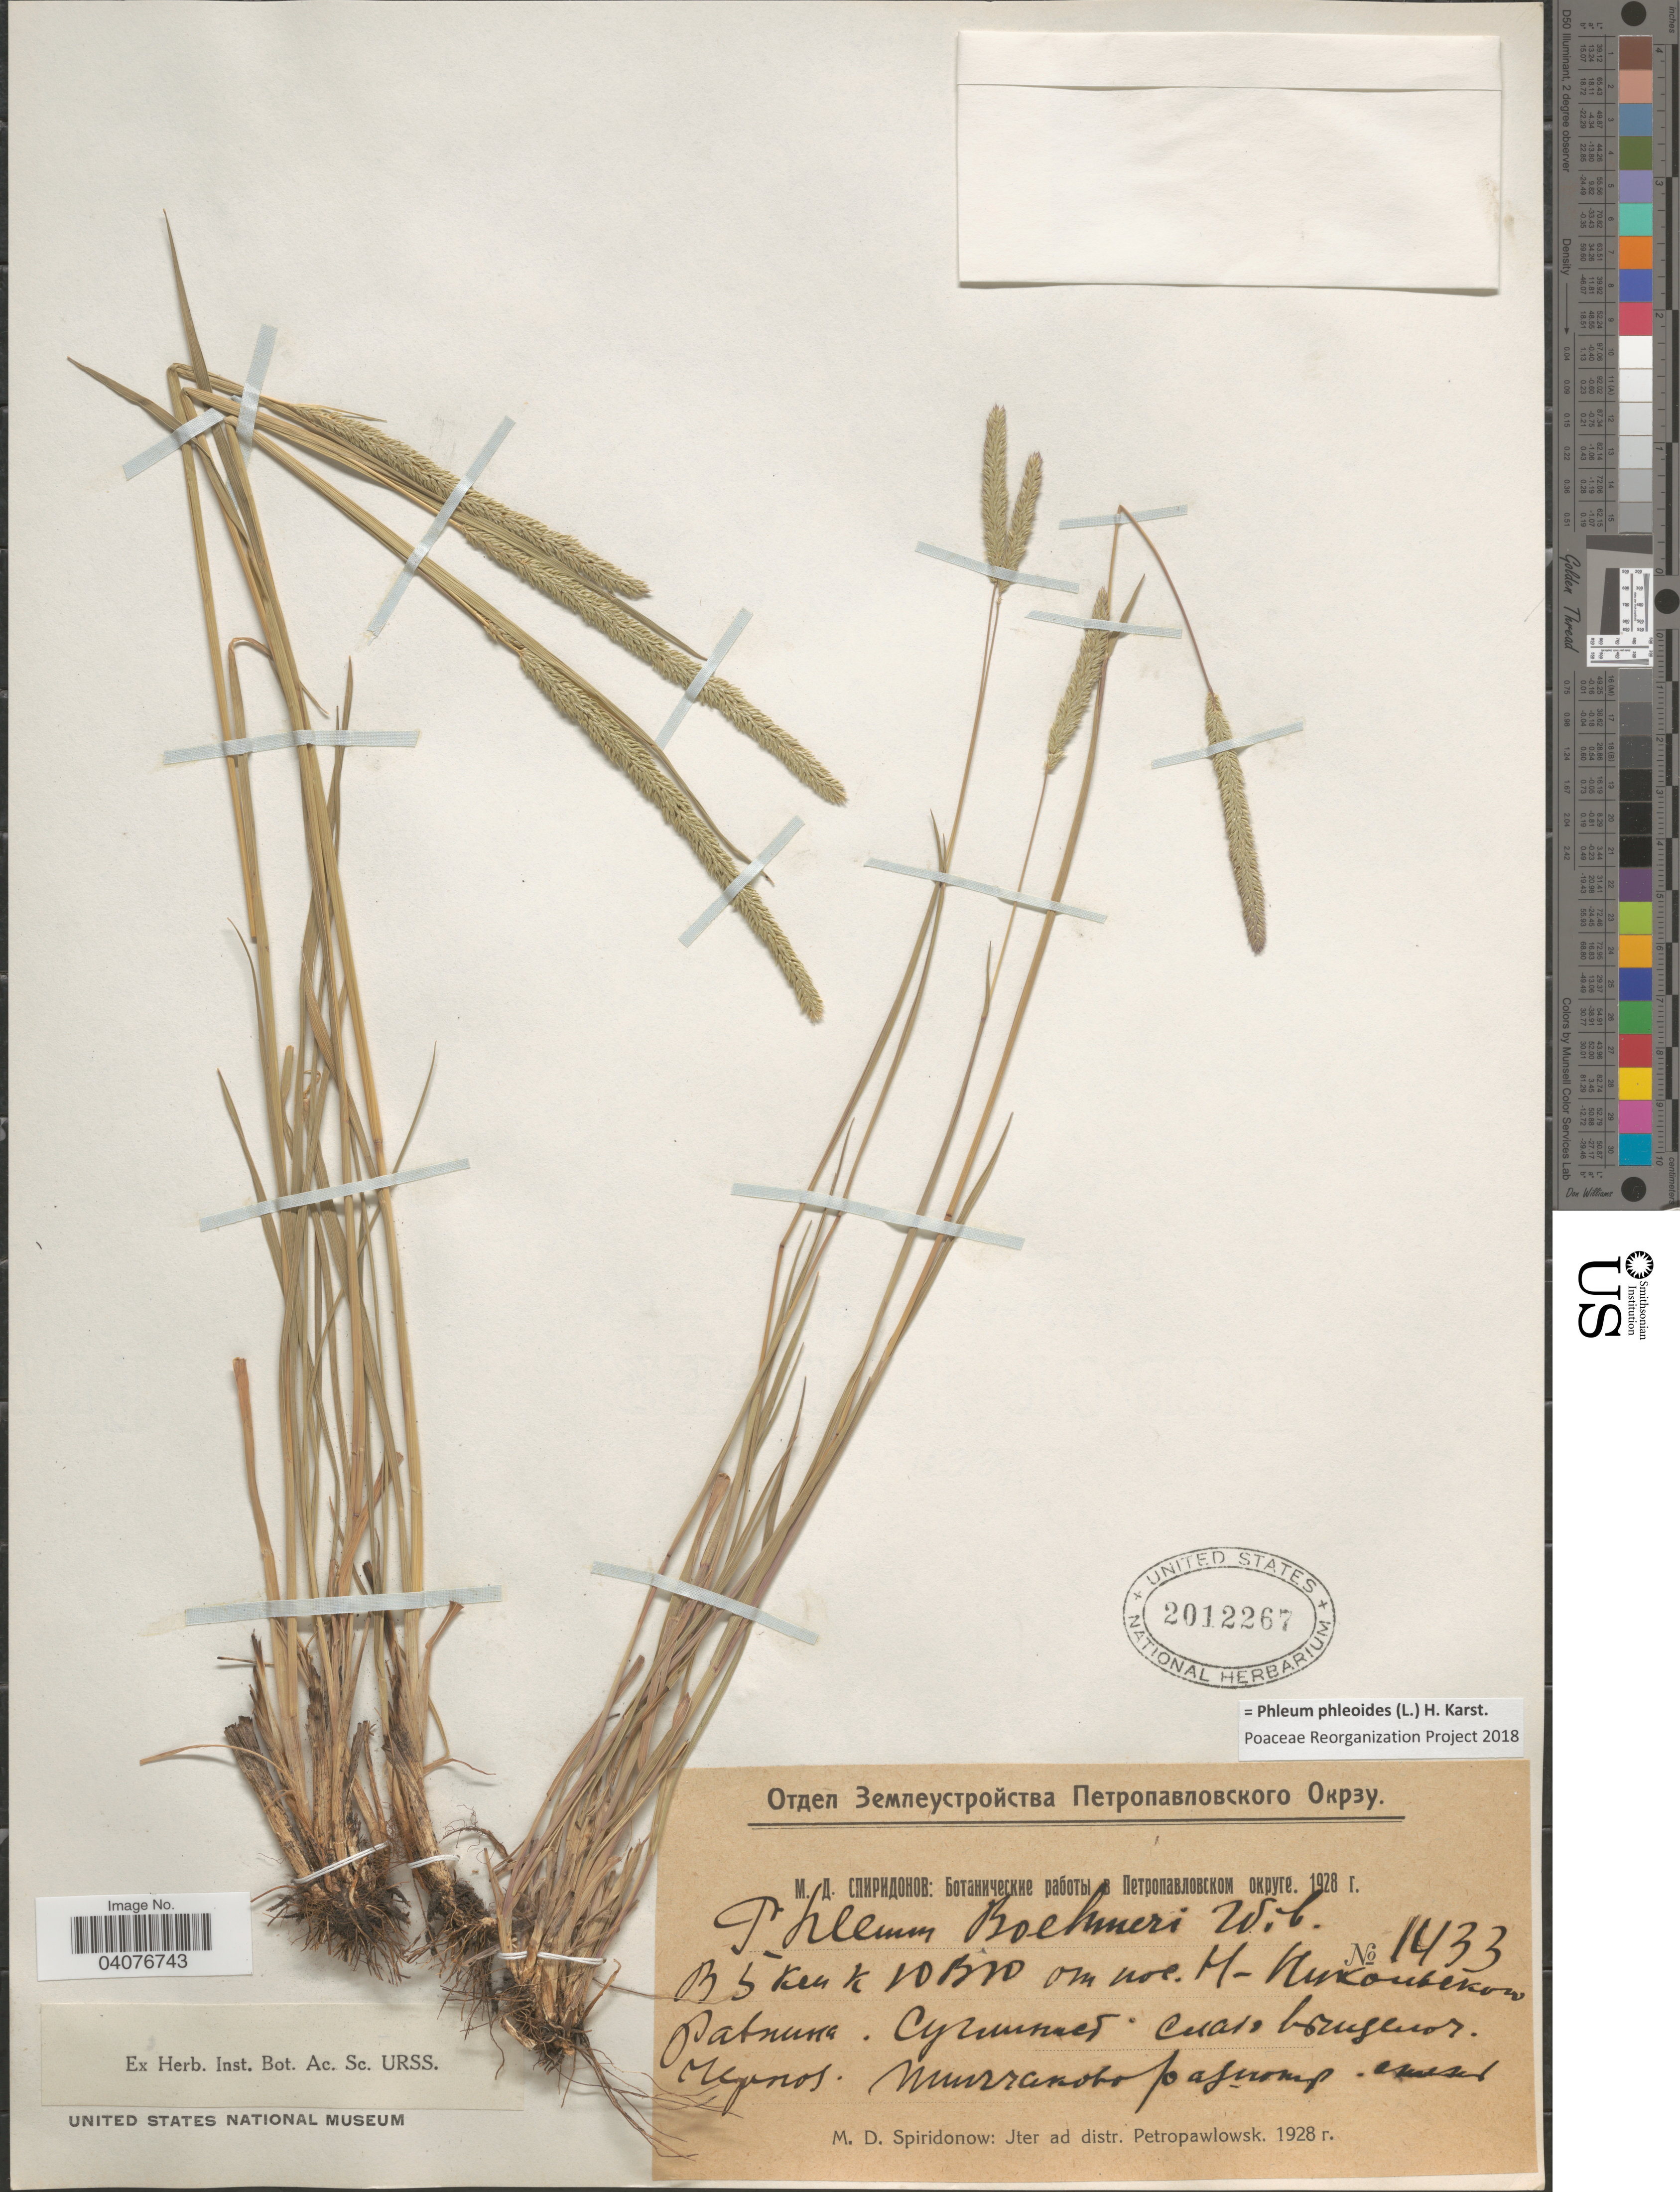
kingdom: Plantae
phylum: Tracheophyta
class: Liliopsida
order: Poales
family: Poaceae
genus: Phleum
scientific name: Phleum phleoides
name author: (L.) H. Karst.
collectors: M. Spiridonow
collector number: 1433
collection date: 1828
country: Kazakhstan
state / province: North Kazakhstan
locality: Jter ad distr. Petropawlowsk. 5 km SES from Novo-Nikolskoye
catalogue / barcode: US 2012267